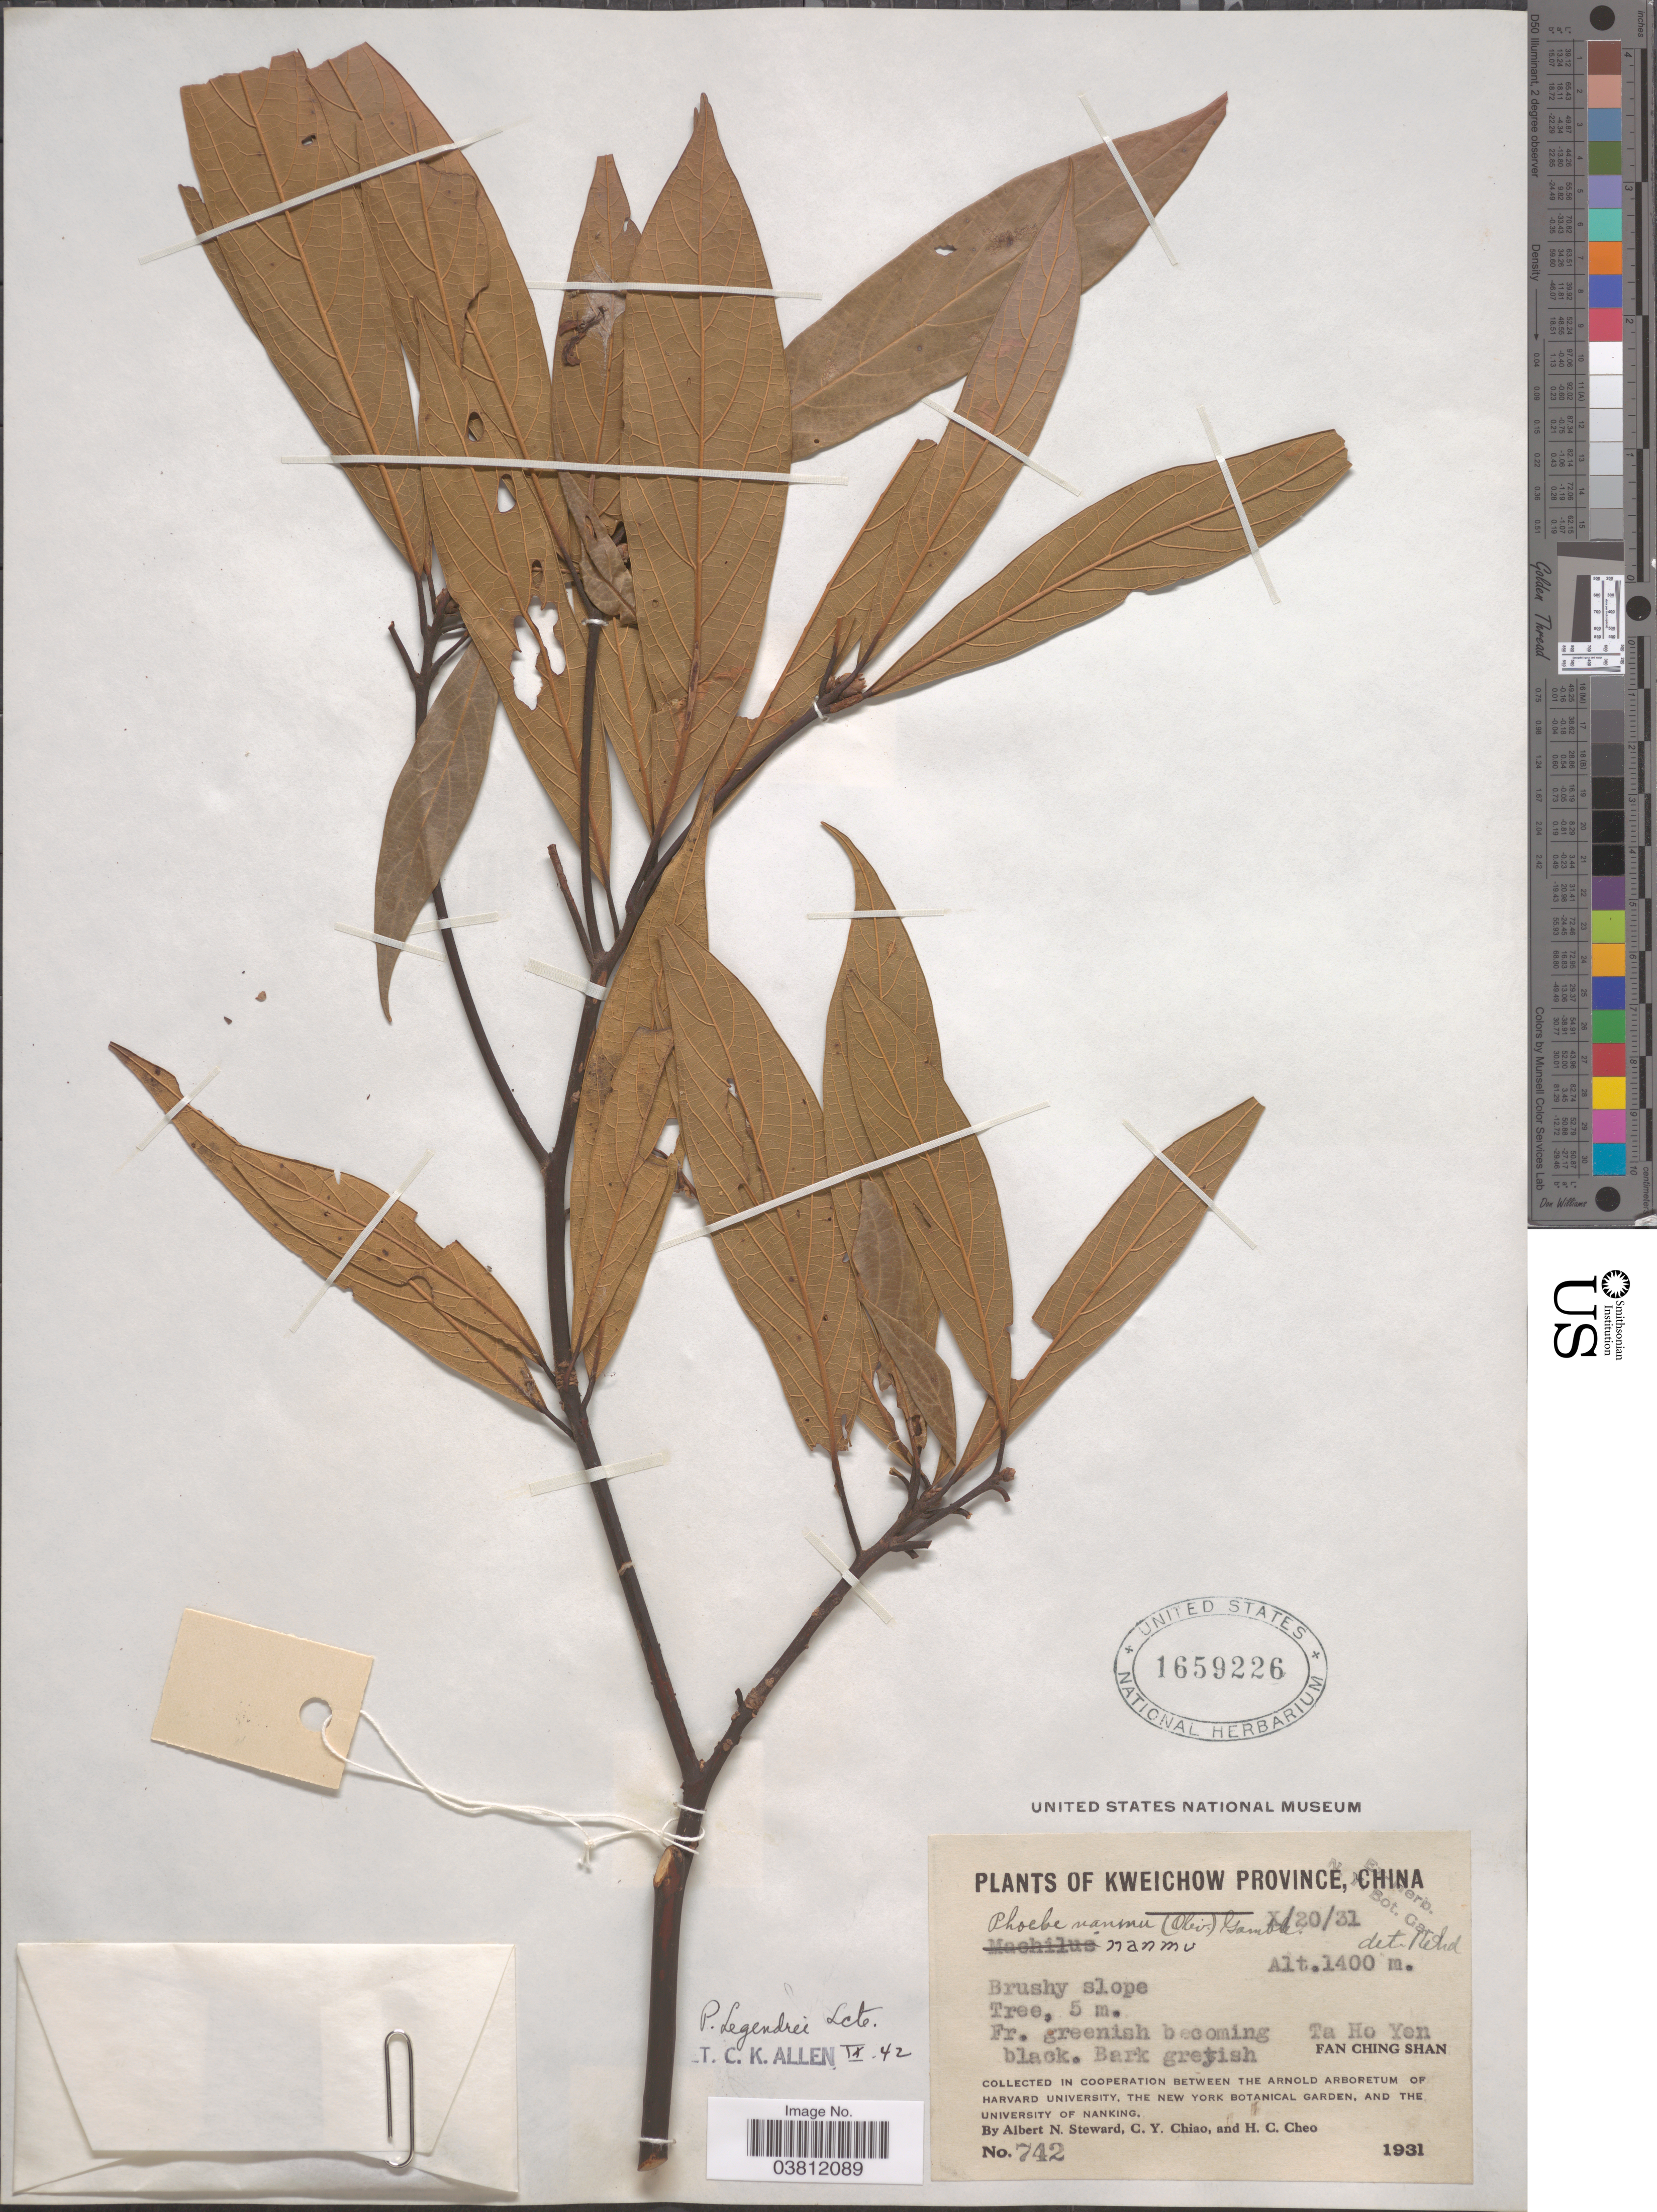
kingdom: Plantae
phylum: Tracheophyta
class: Magnoliopsida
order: Laurales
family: Lauraceae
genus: Phoebe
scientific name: Phoebe legendrei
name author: Lecomte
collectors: A. N. Steward, C. Y. Chiao & H. Cheo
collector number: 742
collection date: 1931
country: China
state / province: Guizhou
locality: Kweichow Province. Ta Ho Yen. Fan Ching Shan.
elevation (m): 1400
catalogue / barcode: US 1659226